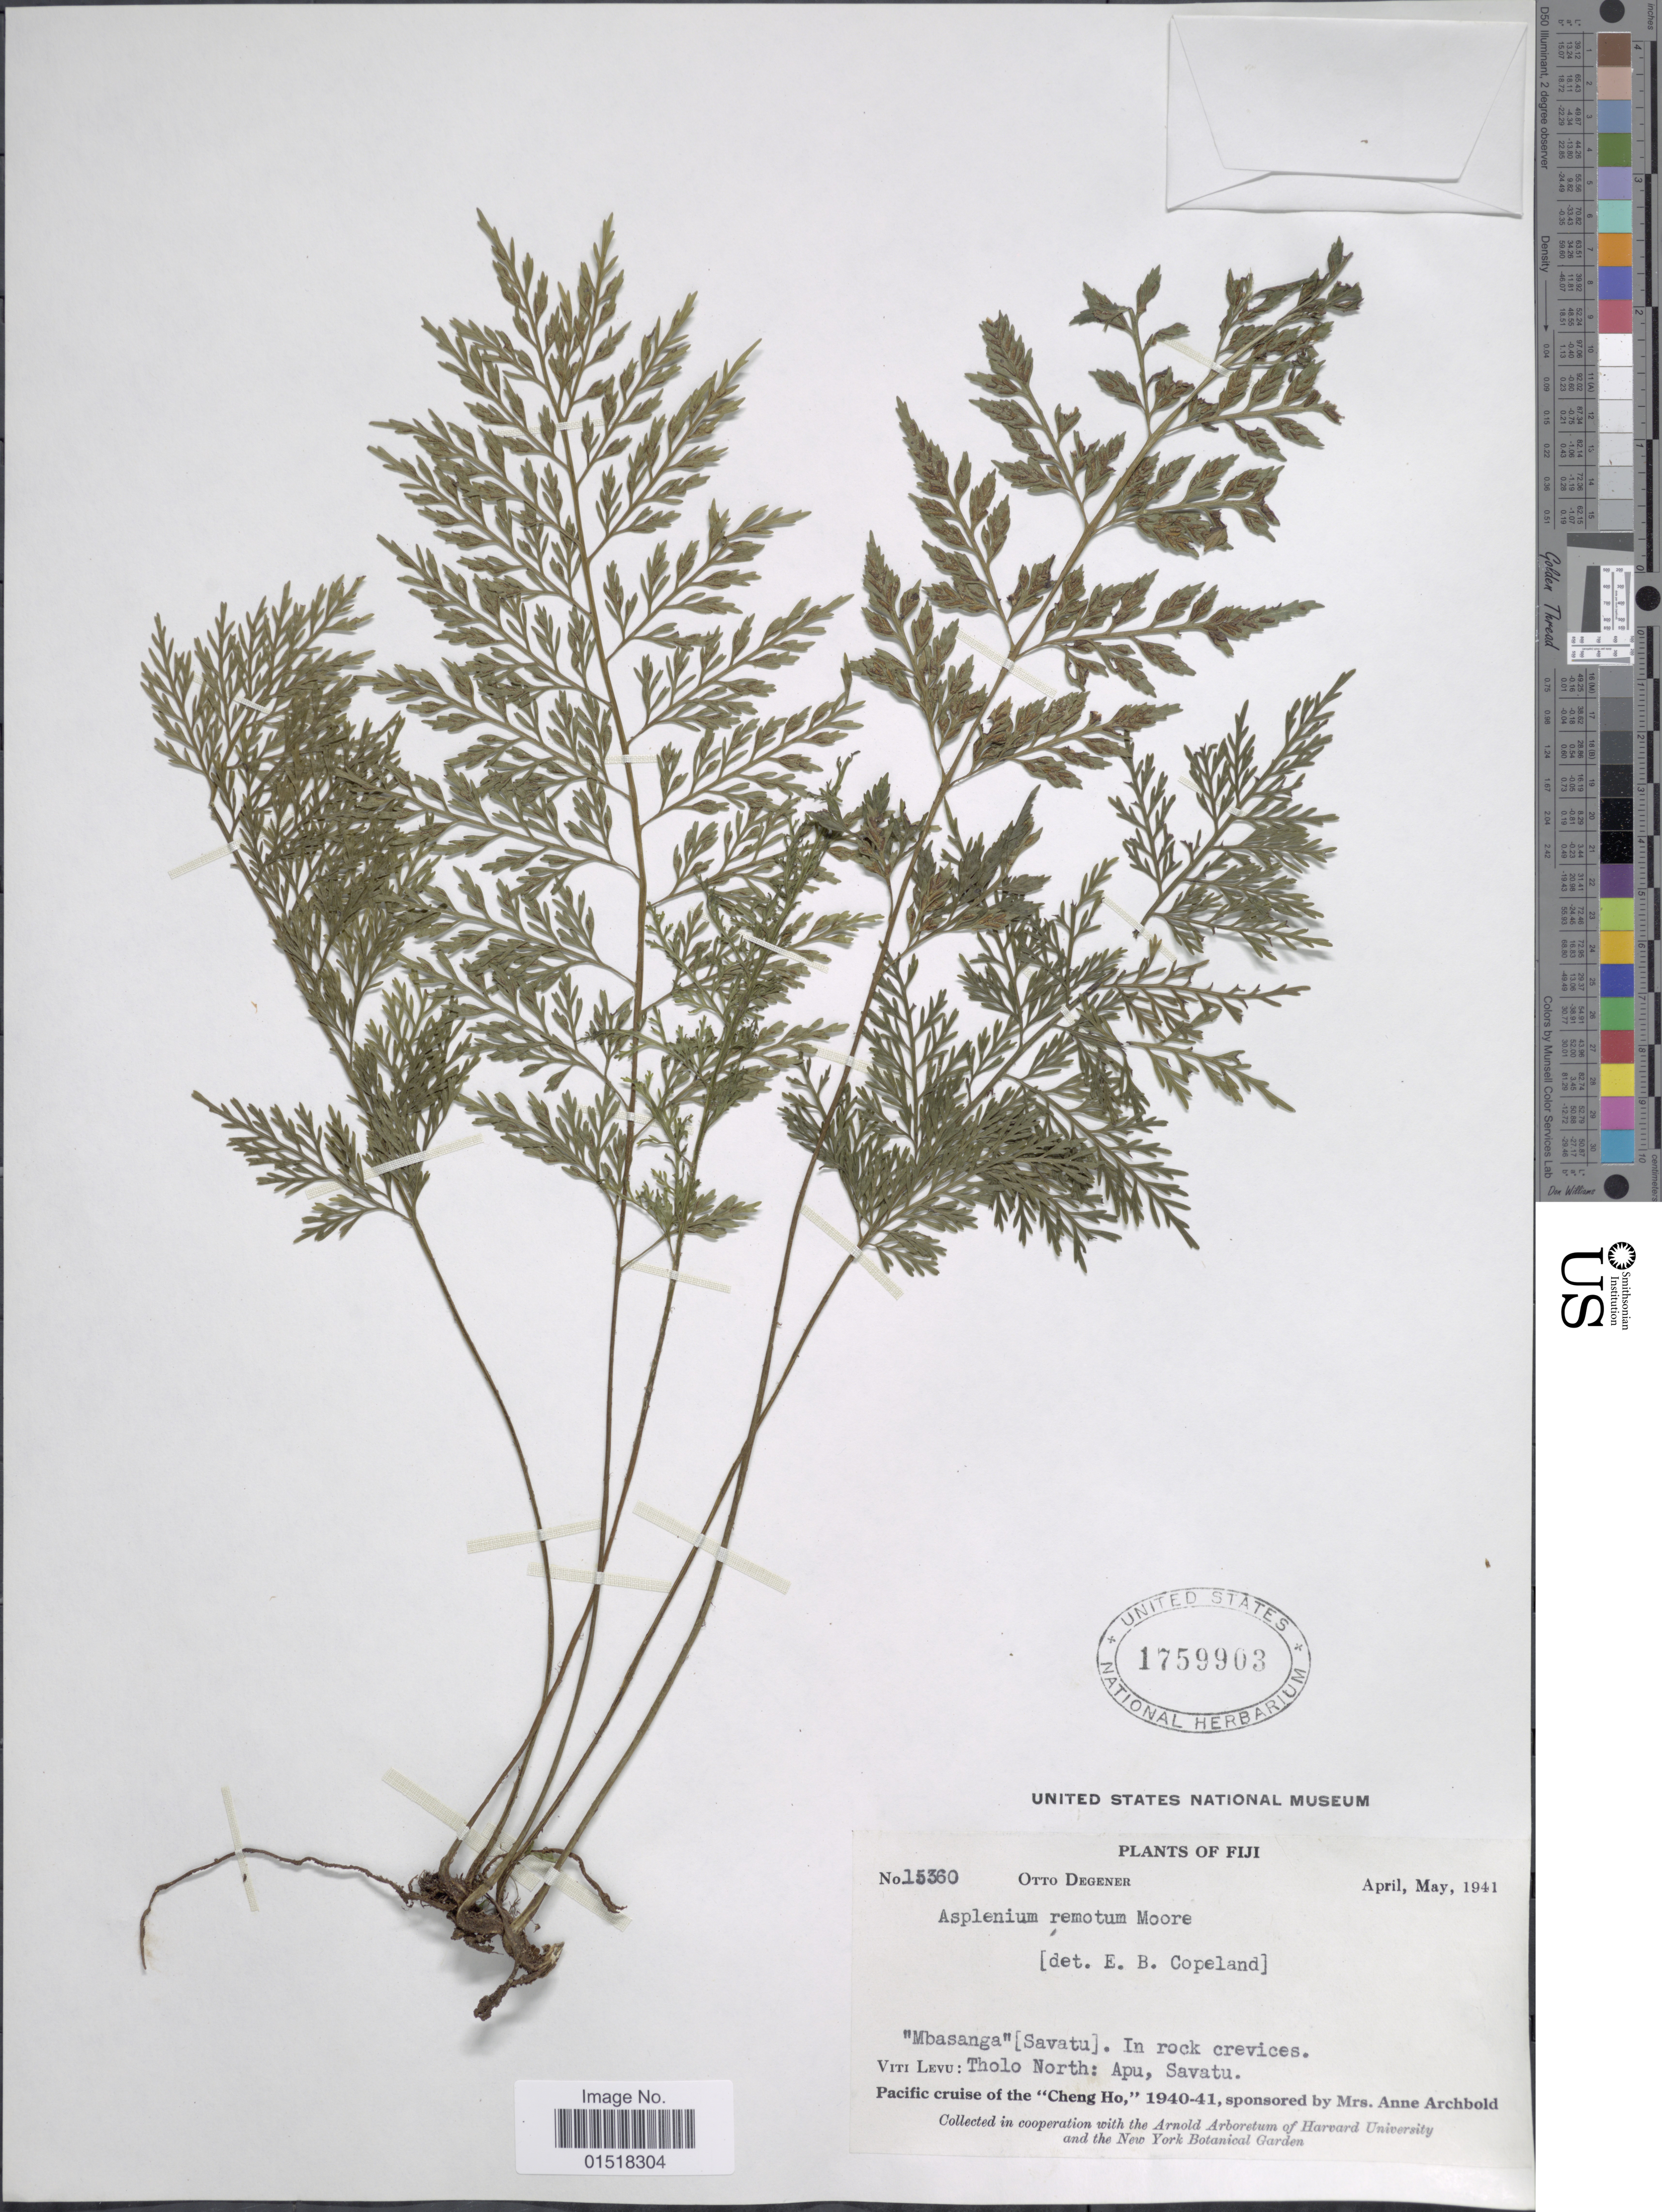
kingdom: Plantae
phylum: Tracheophyta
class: Polypodiopsida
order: Polypodiales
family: Aspleniaceae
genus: Asplenium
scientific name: Asplenium remotum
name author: T. Moore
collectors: O. Degener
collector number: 15360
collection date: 1941-04/1941-05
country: Fiji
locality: Mbasanga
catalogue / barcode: US 1759903